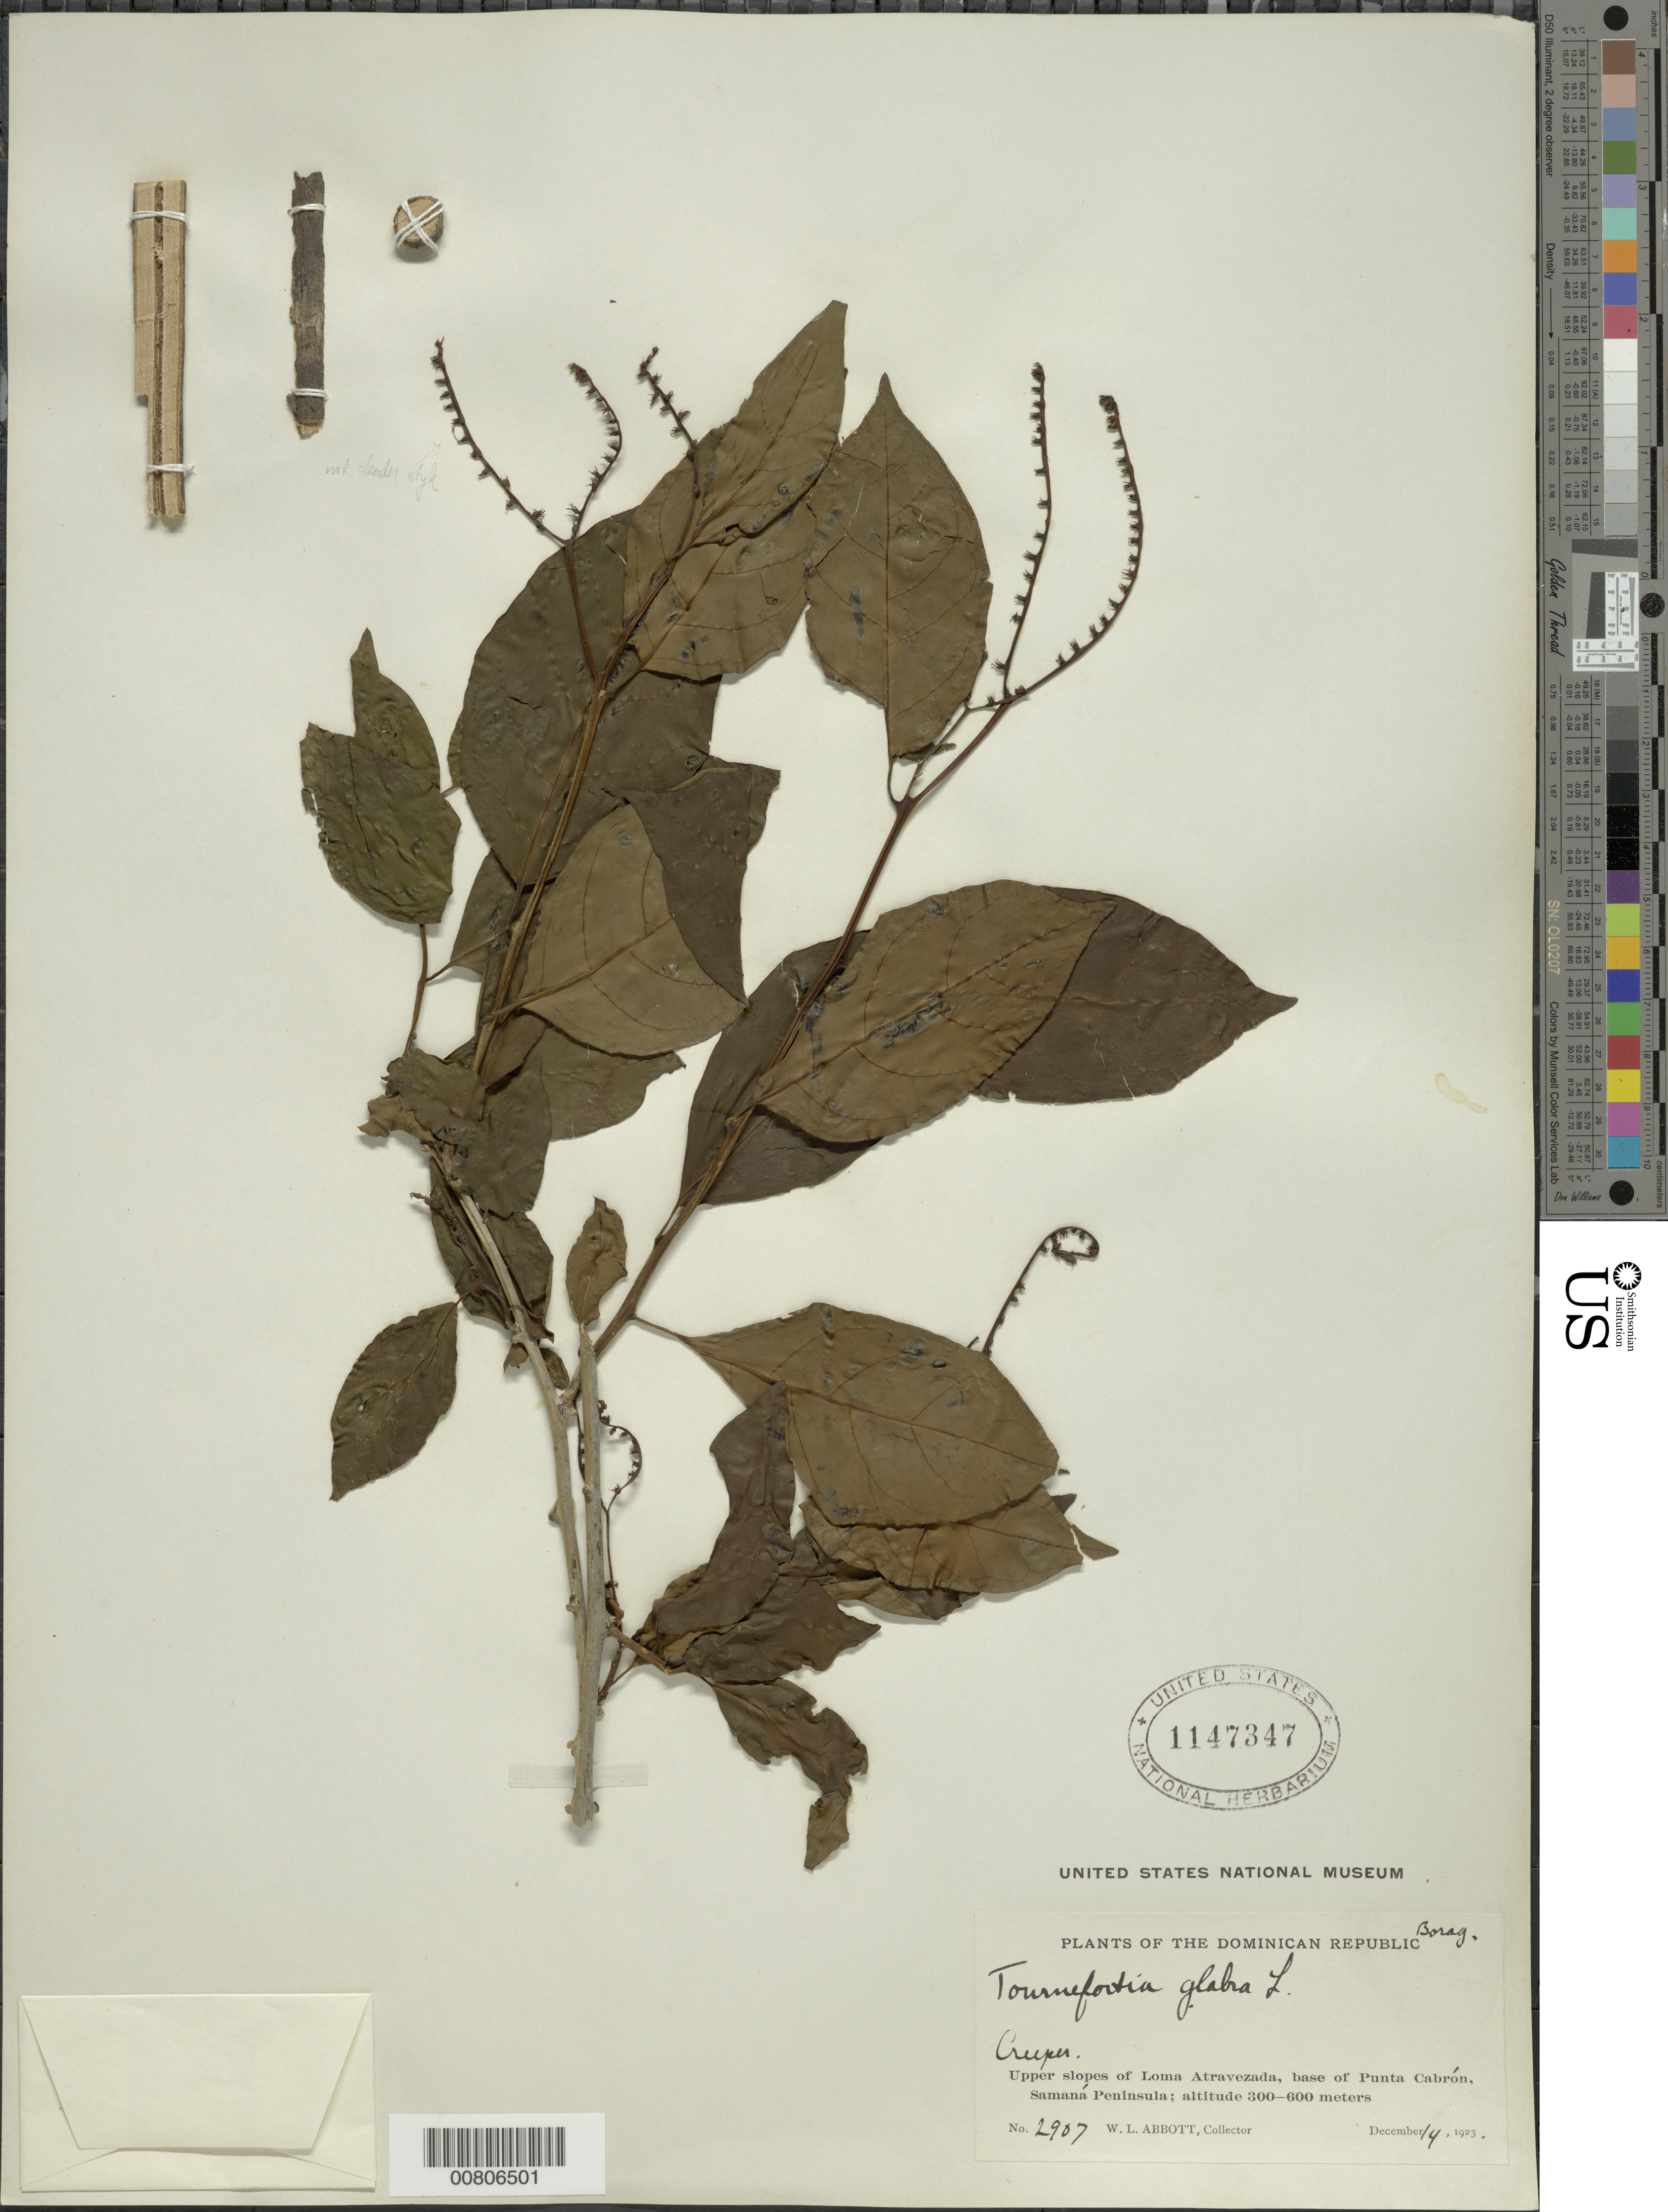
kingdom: Plantae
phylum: Tracheophyta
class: Magnoliopsida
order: Boraginales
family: Heliotropiaceae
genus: Tournefortia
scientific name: Tournefortia maculata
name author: Jacq.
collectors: W. L. Abbott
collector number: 2907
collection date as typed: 14 Dec 1923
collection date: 1923-12-14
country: Dominican Republic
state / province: Samana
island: Hispaniola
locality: Loma Atravezada, base of Punta Cabrón, Samaná Peninsula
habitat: Upper slopes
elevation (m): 300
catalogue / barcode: US 1147347